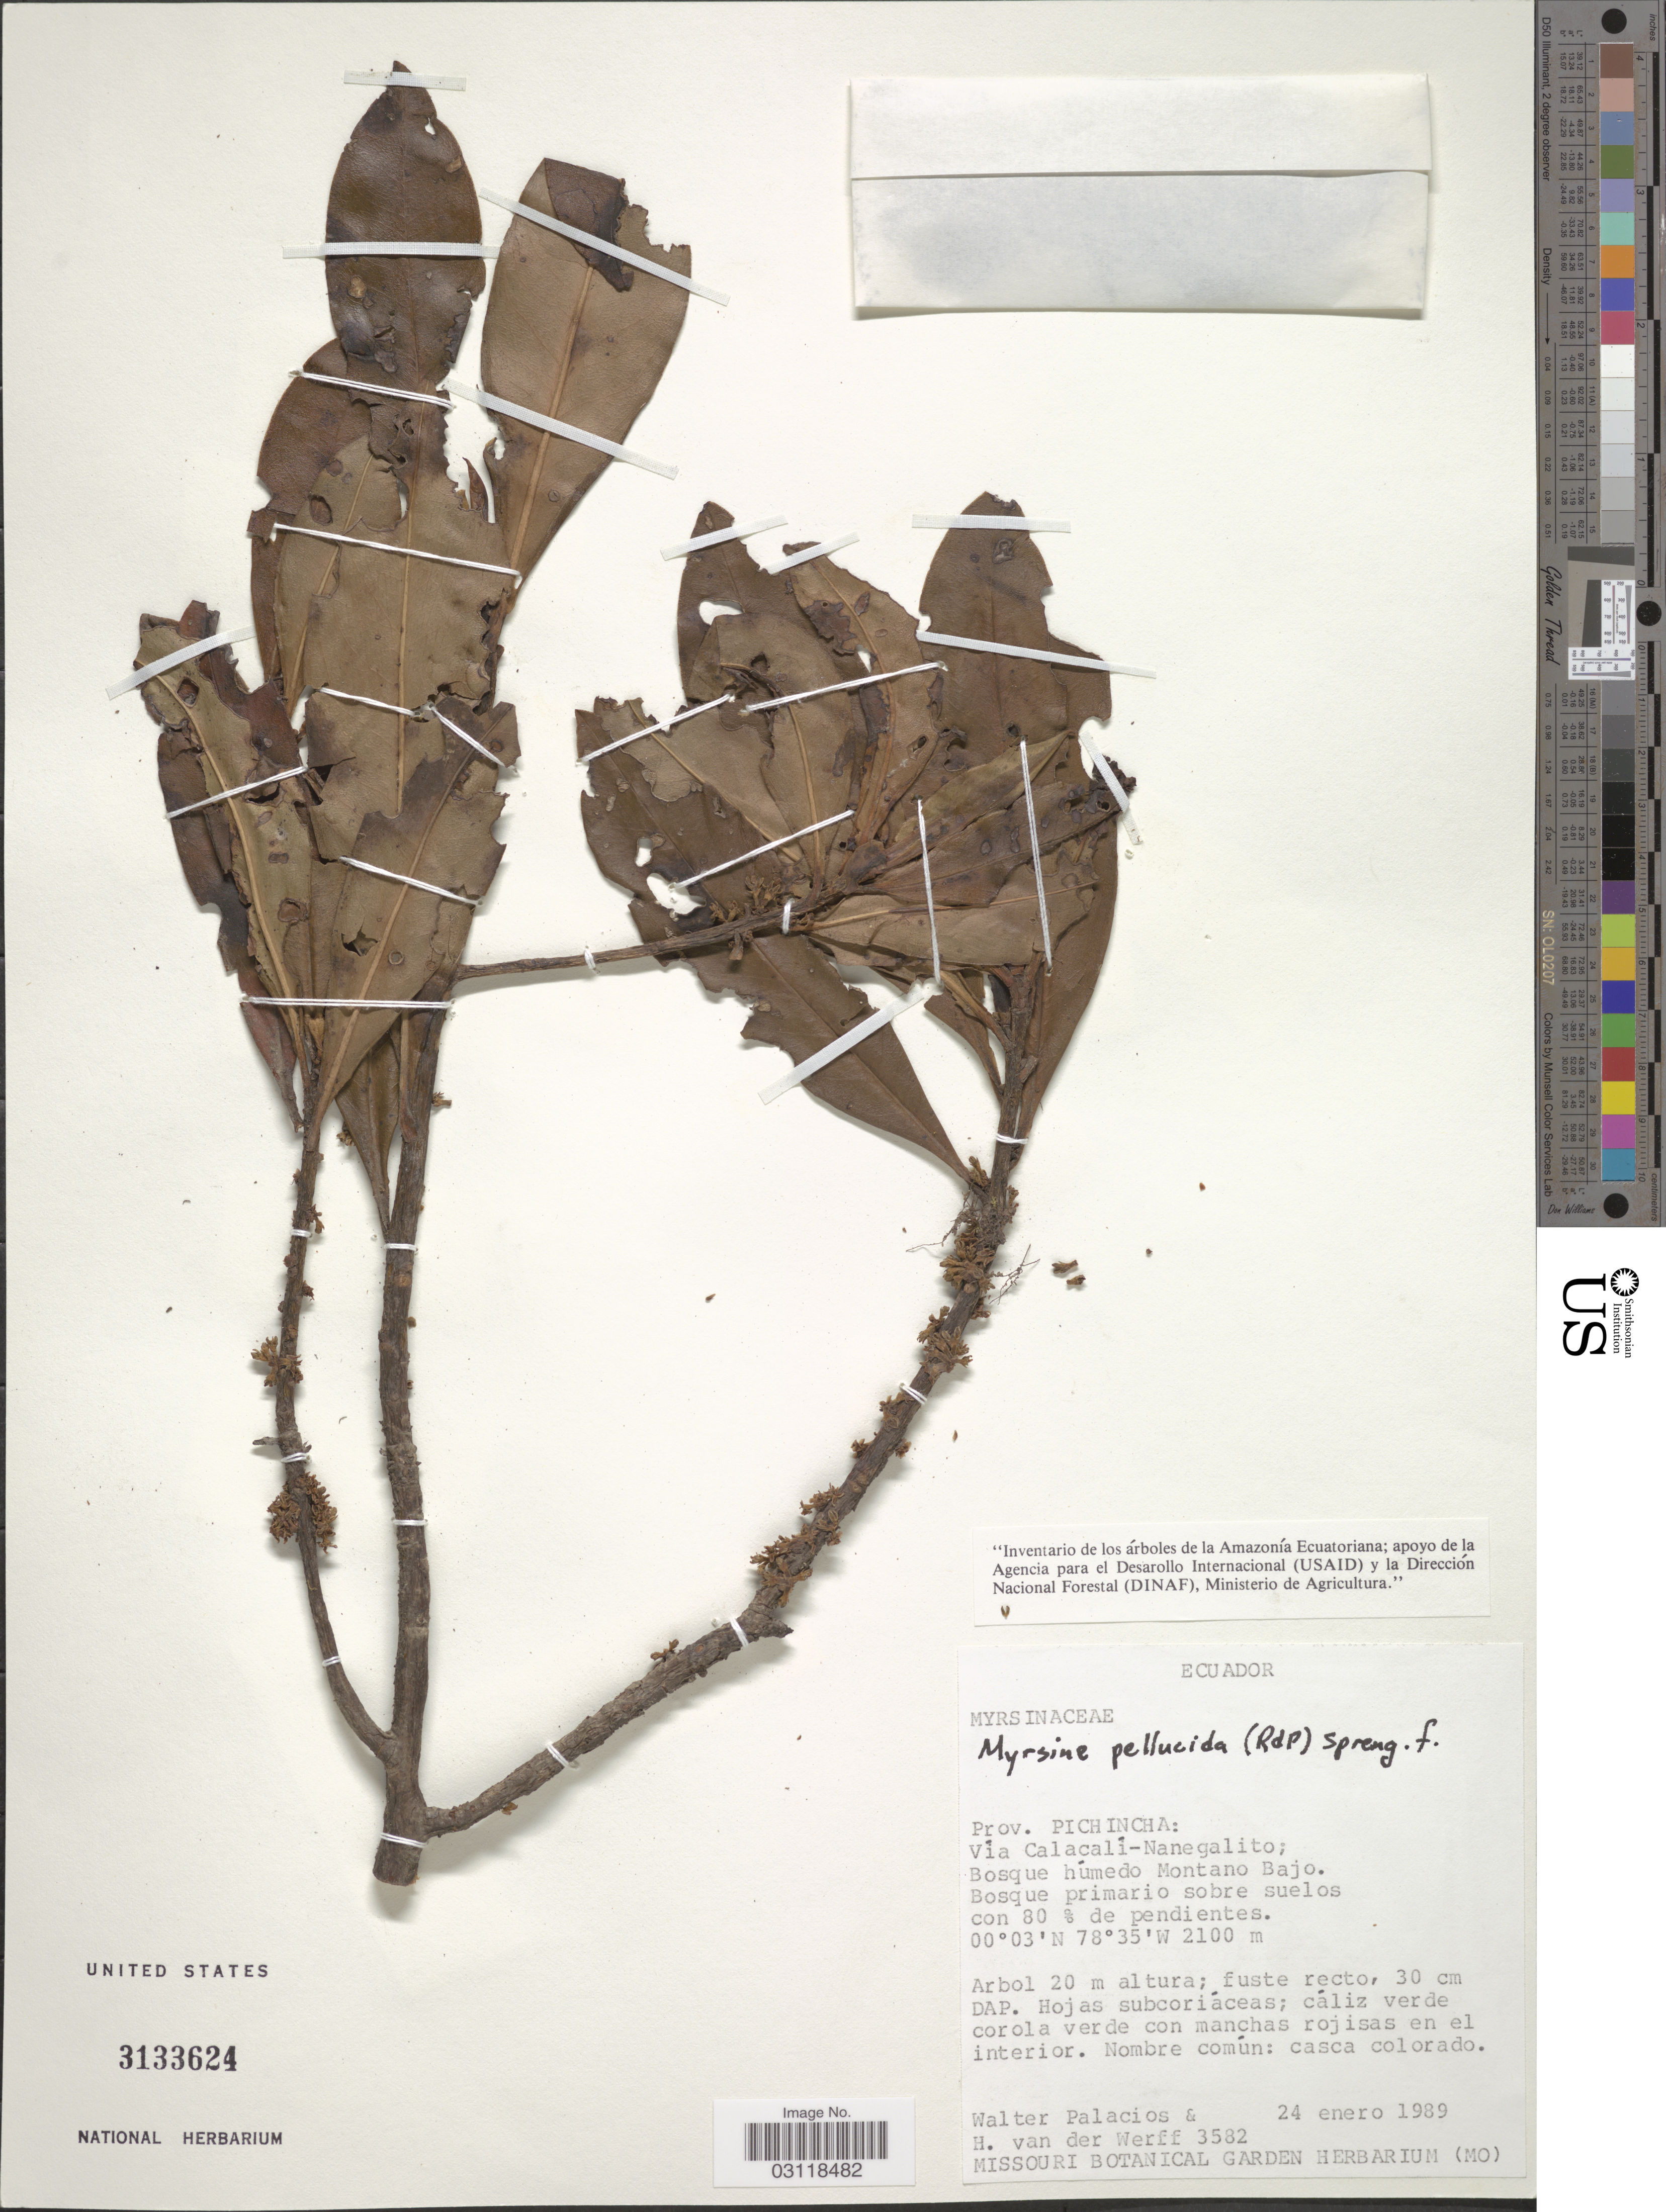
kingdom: Plantae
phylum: Tracheophyta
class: Magnoliopsida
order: Ericales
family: Primulaceae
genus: Rapanea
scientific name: Rapanea pellucida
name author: (Ruiz & Pav.) Mez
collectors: W. Palacios & H. van der Werff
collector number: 3582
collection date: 1989-01-24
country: Ecuador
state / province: Pichincha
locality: Prov. Pichincha: Vía Calacalí-Nanegalito; Bosque húmedo Montano Bajo.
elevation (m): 2100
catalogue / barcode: US 3133624